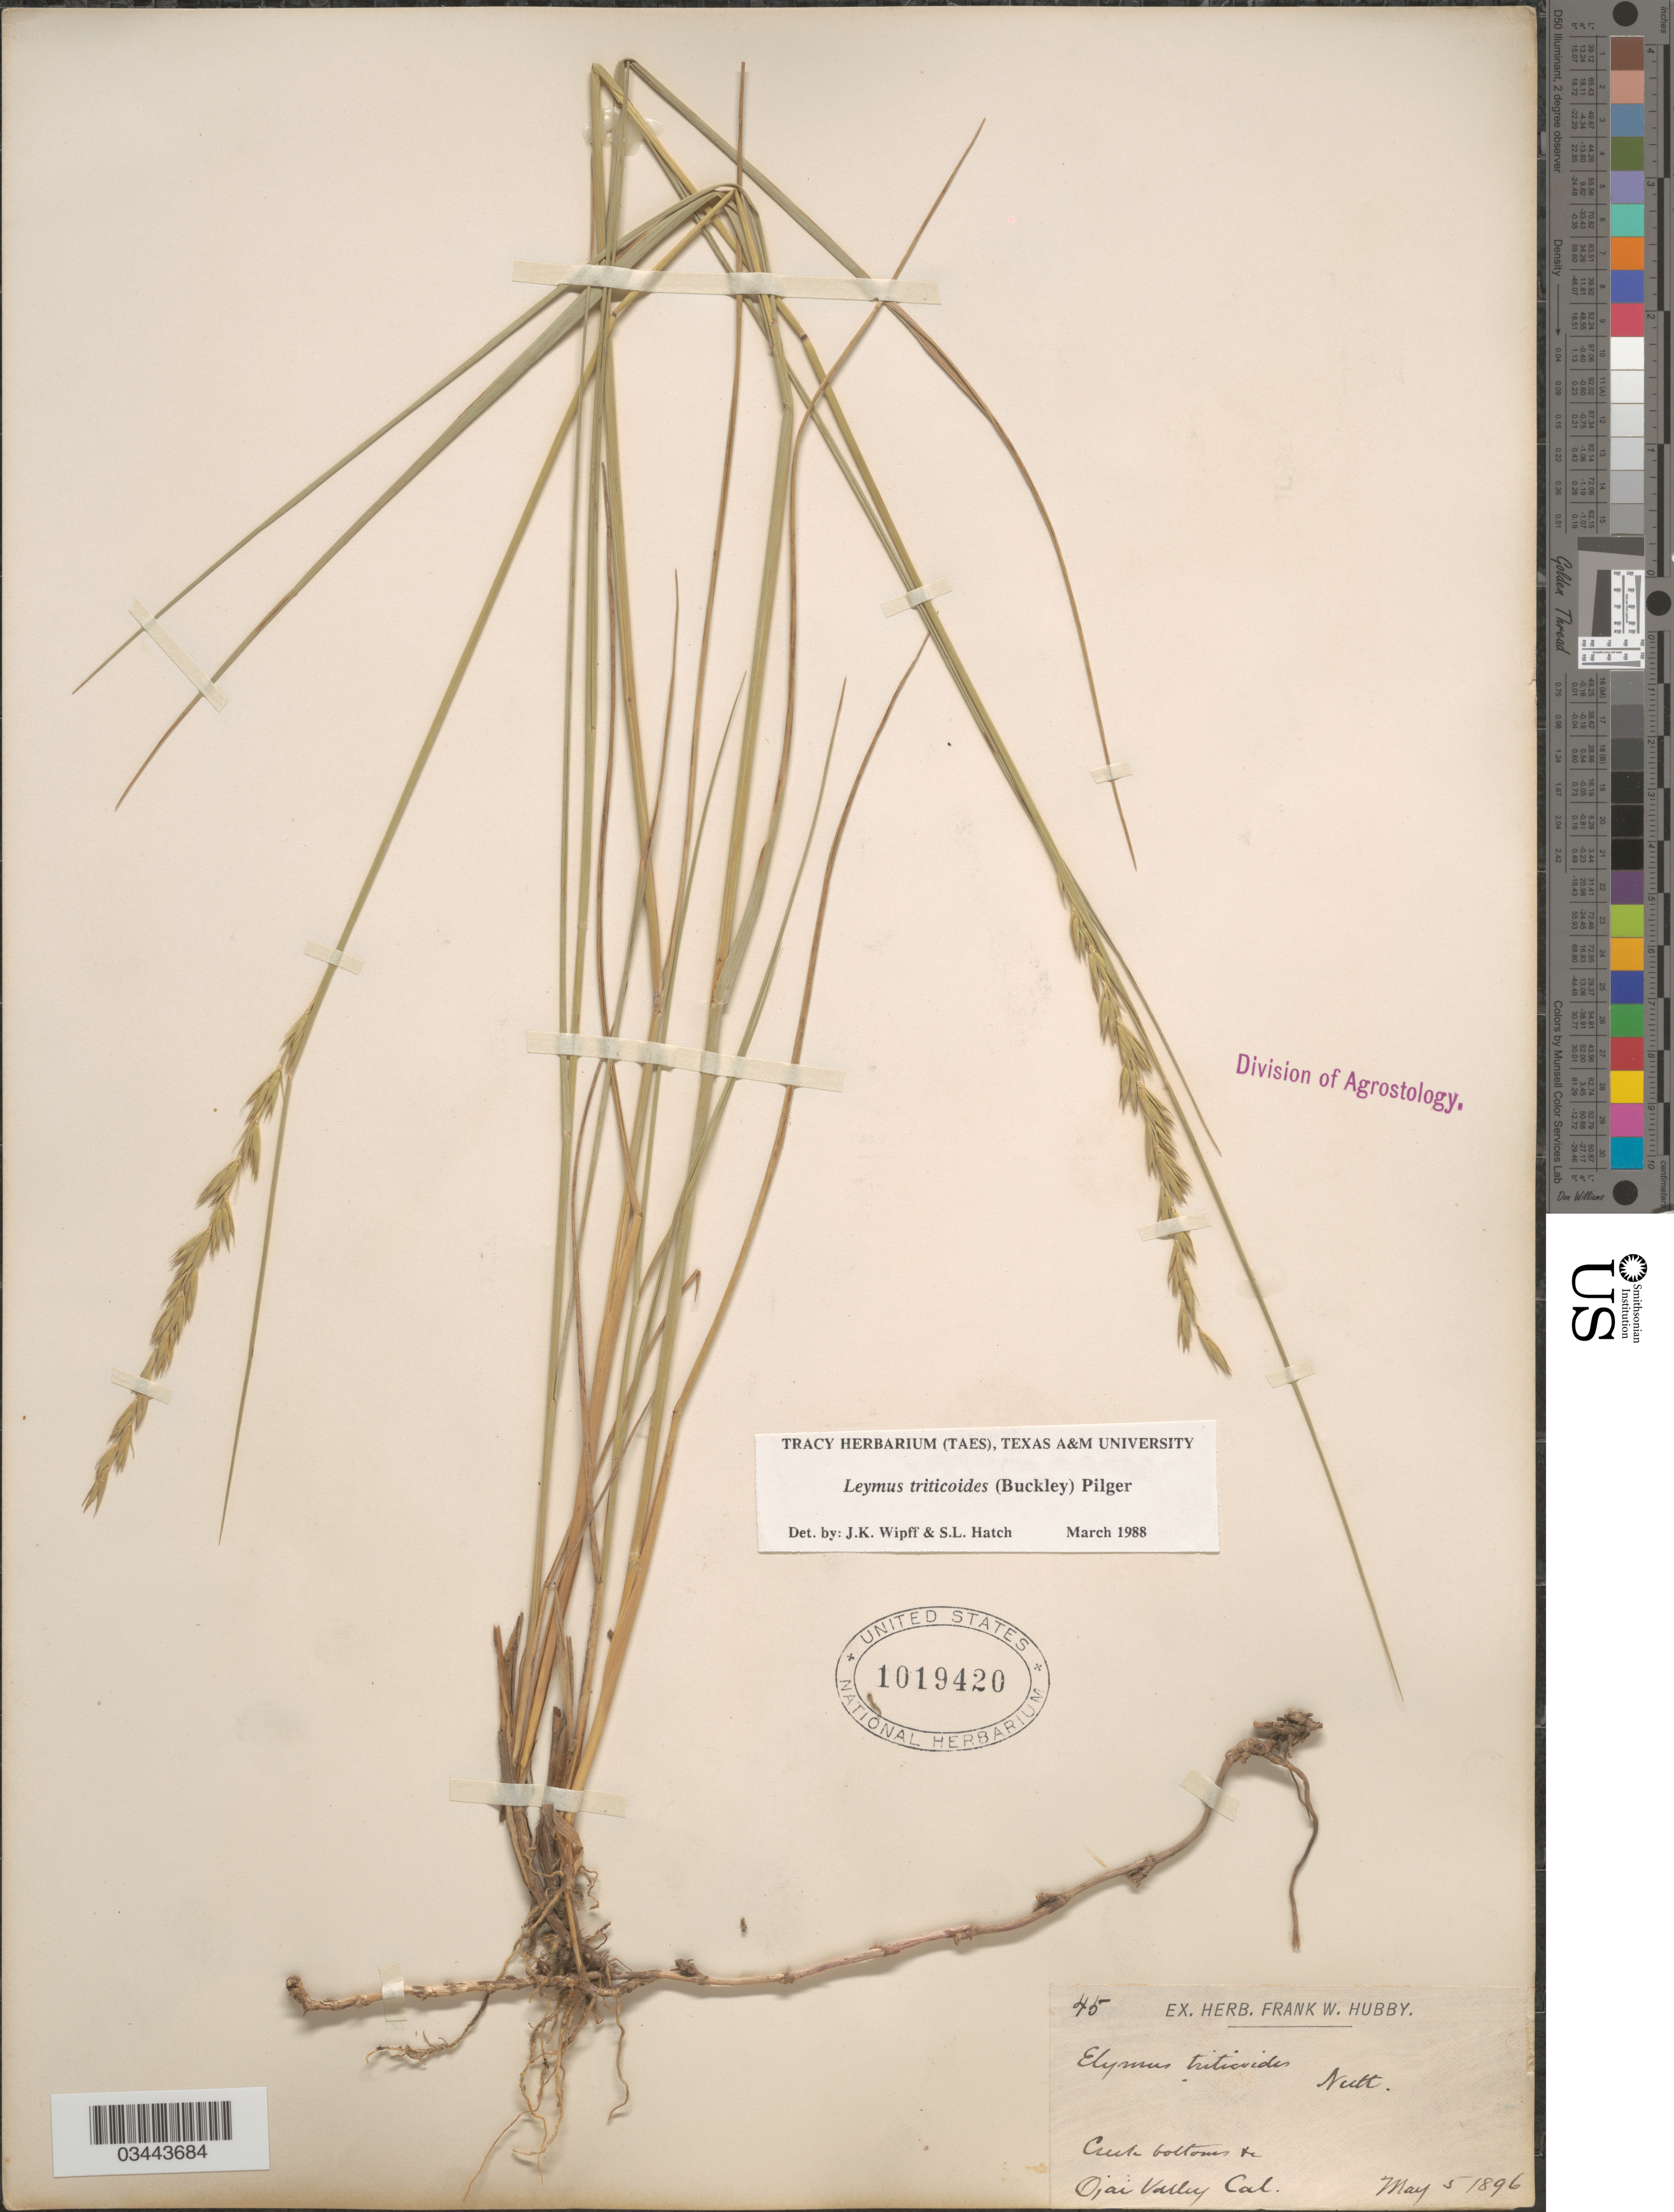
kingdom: Plantae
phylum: Tracheophyta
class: Liliopsida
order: Poales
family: Poaceae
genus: Leymus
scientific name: Leymus triticoides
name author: (Buckley) Pilg.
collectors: Ex herb. Frank W. Hubby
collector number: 45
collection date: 1896-05-05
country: United States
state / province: California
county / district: Ventura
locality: Creek bottom to Ojai Valley.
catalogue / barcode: US 1019420